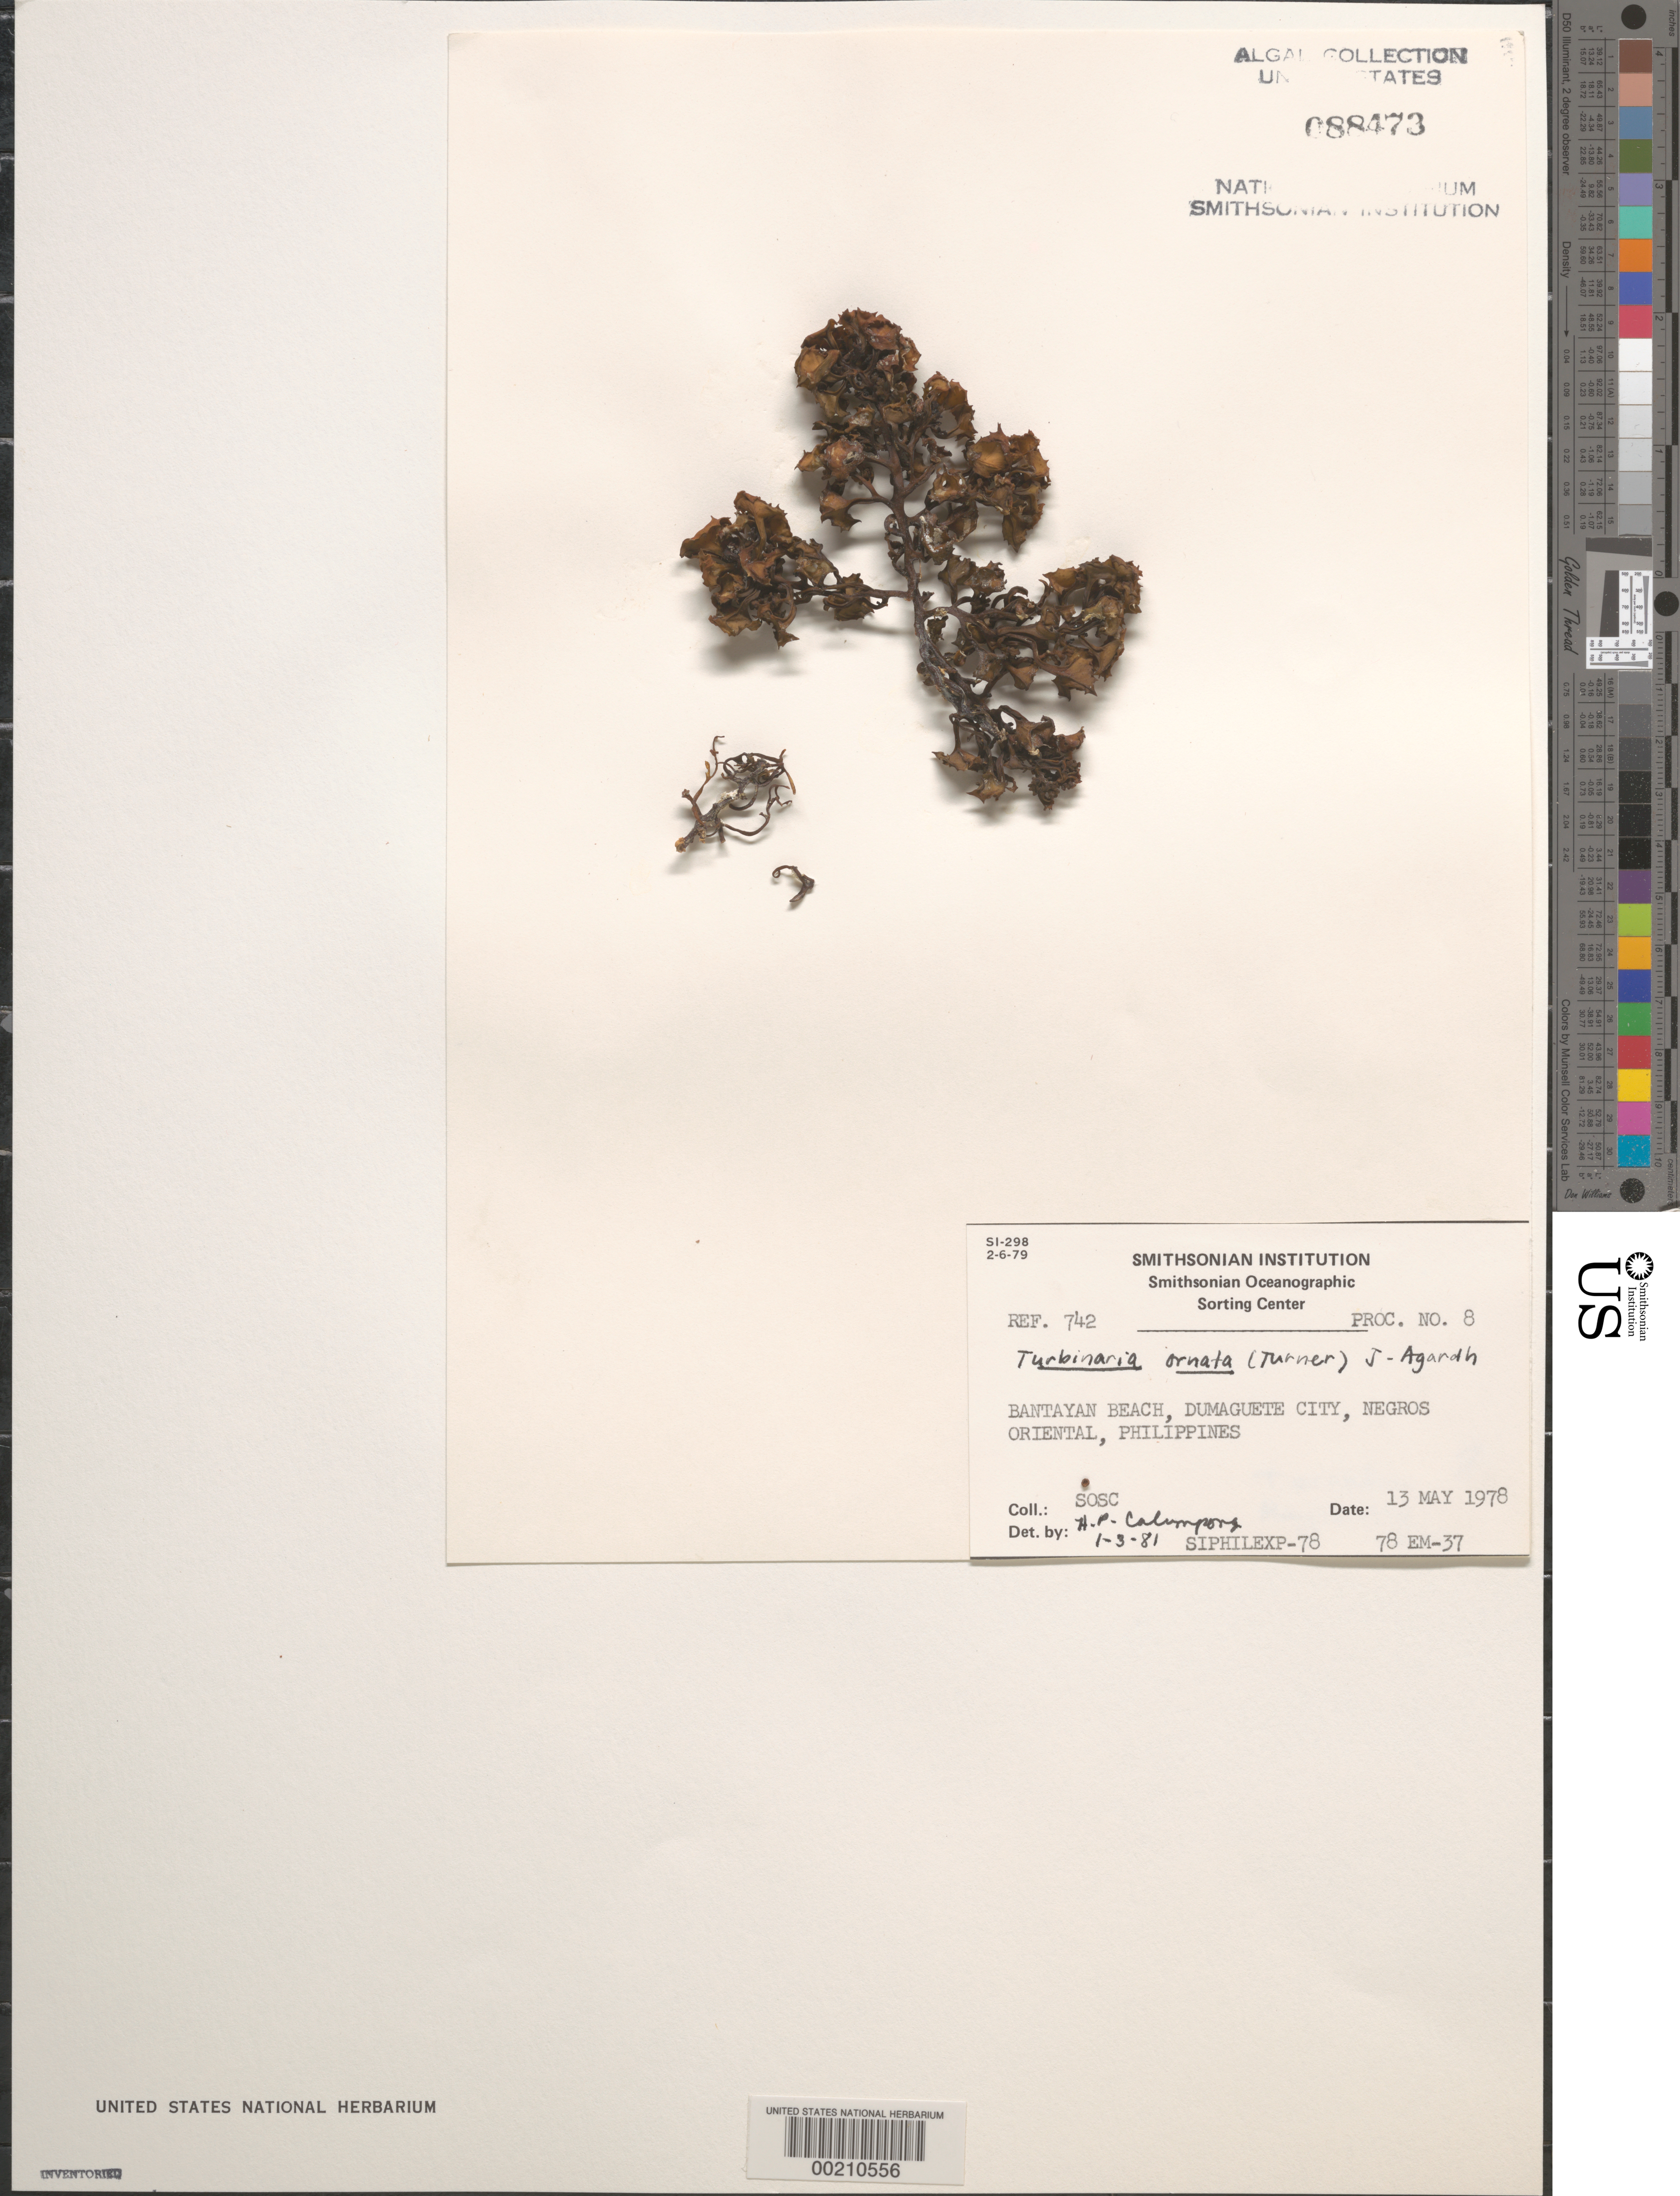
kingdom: Chromista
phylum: Ochrophyta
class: Phaeophyceae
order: Fucales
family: Sargassaceae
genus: Turbinaria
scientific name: Turbinaria ornata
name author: (Turner) J. Agardh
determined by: Calumpong, H. P.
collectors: SOSC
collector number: Station 78 Em-37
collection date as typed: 13 May 1978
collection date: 1978-05-13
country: Philippines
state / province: Central Visayas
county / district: Negros Oriental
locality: Bantayan beach, dumaguete city, negros oriental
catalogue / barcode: US 88473